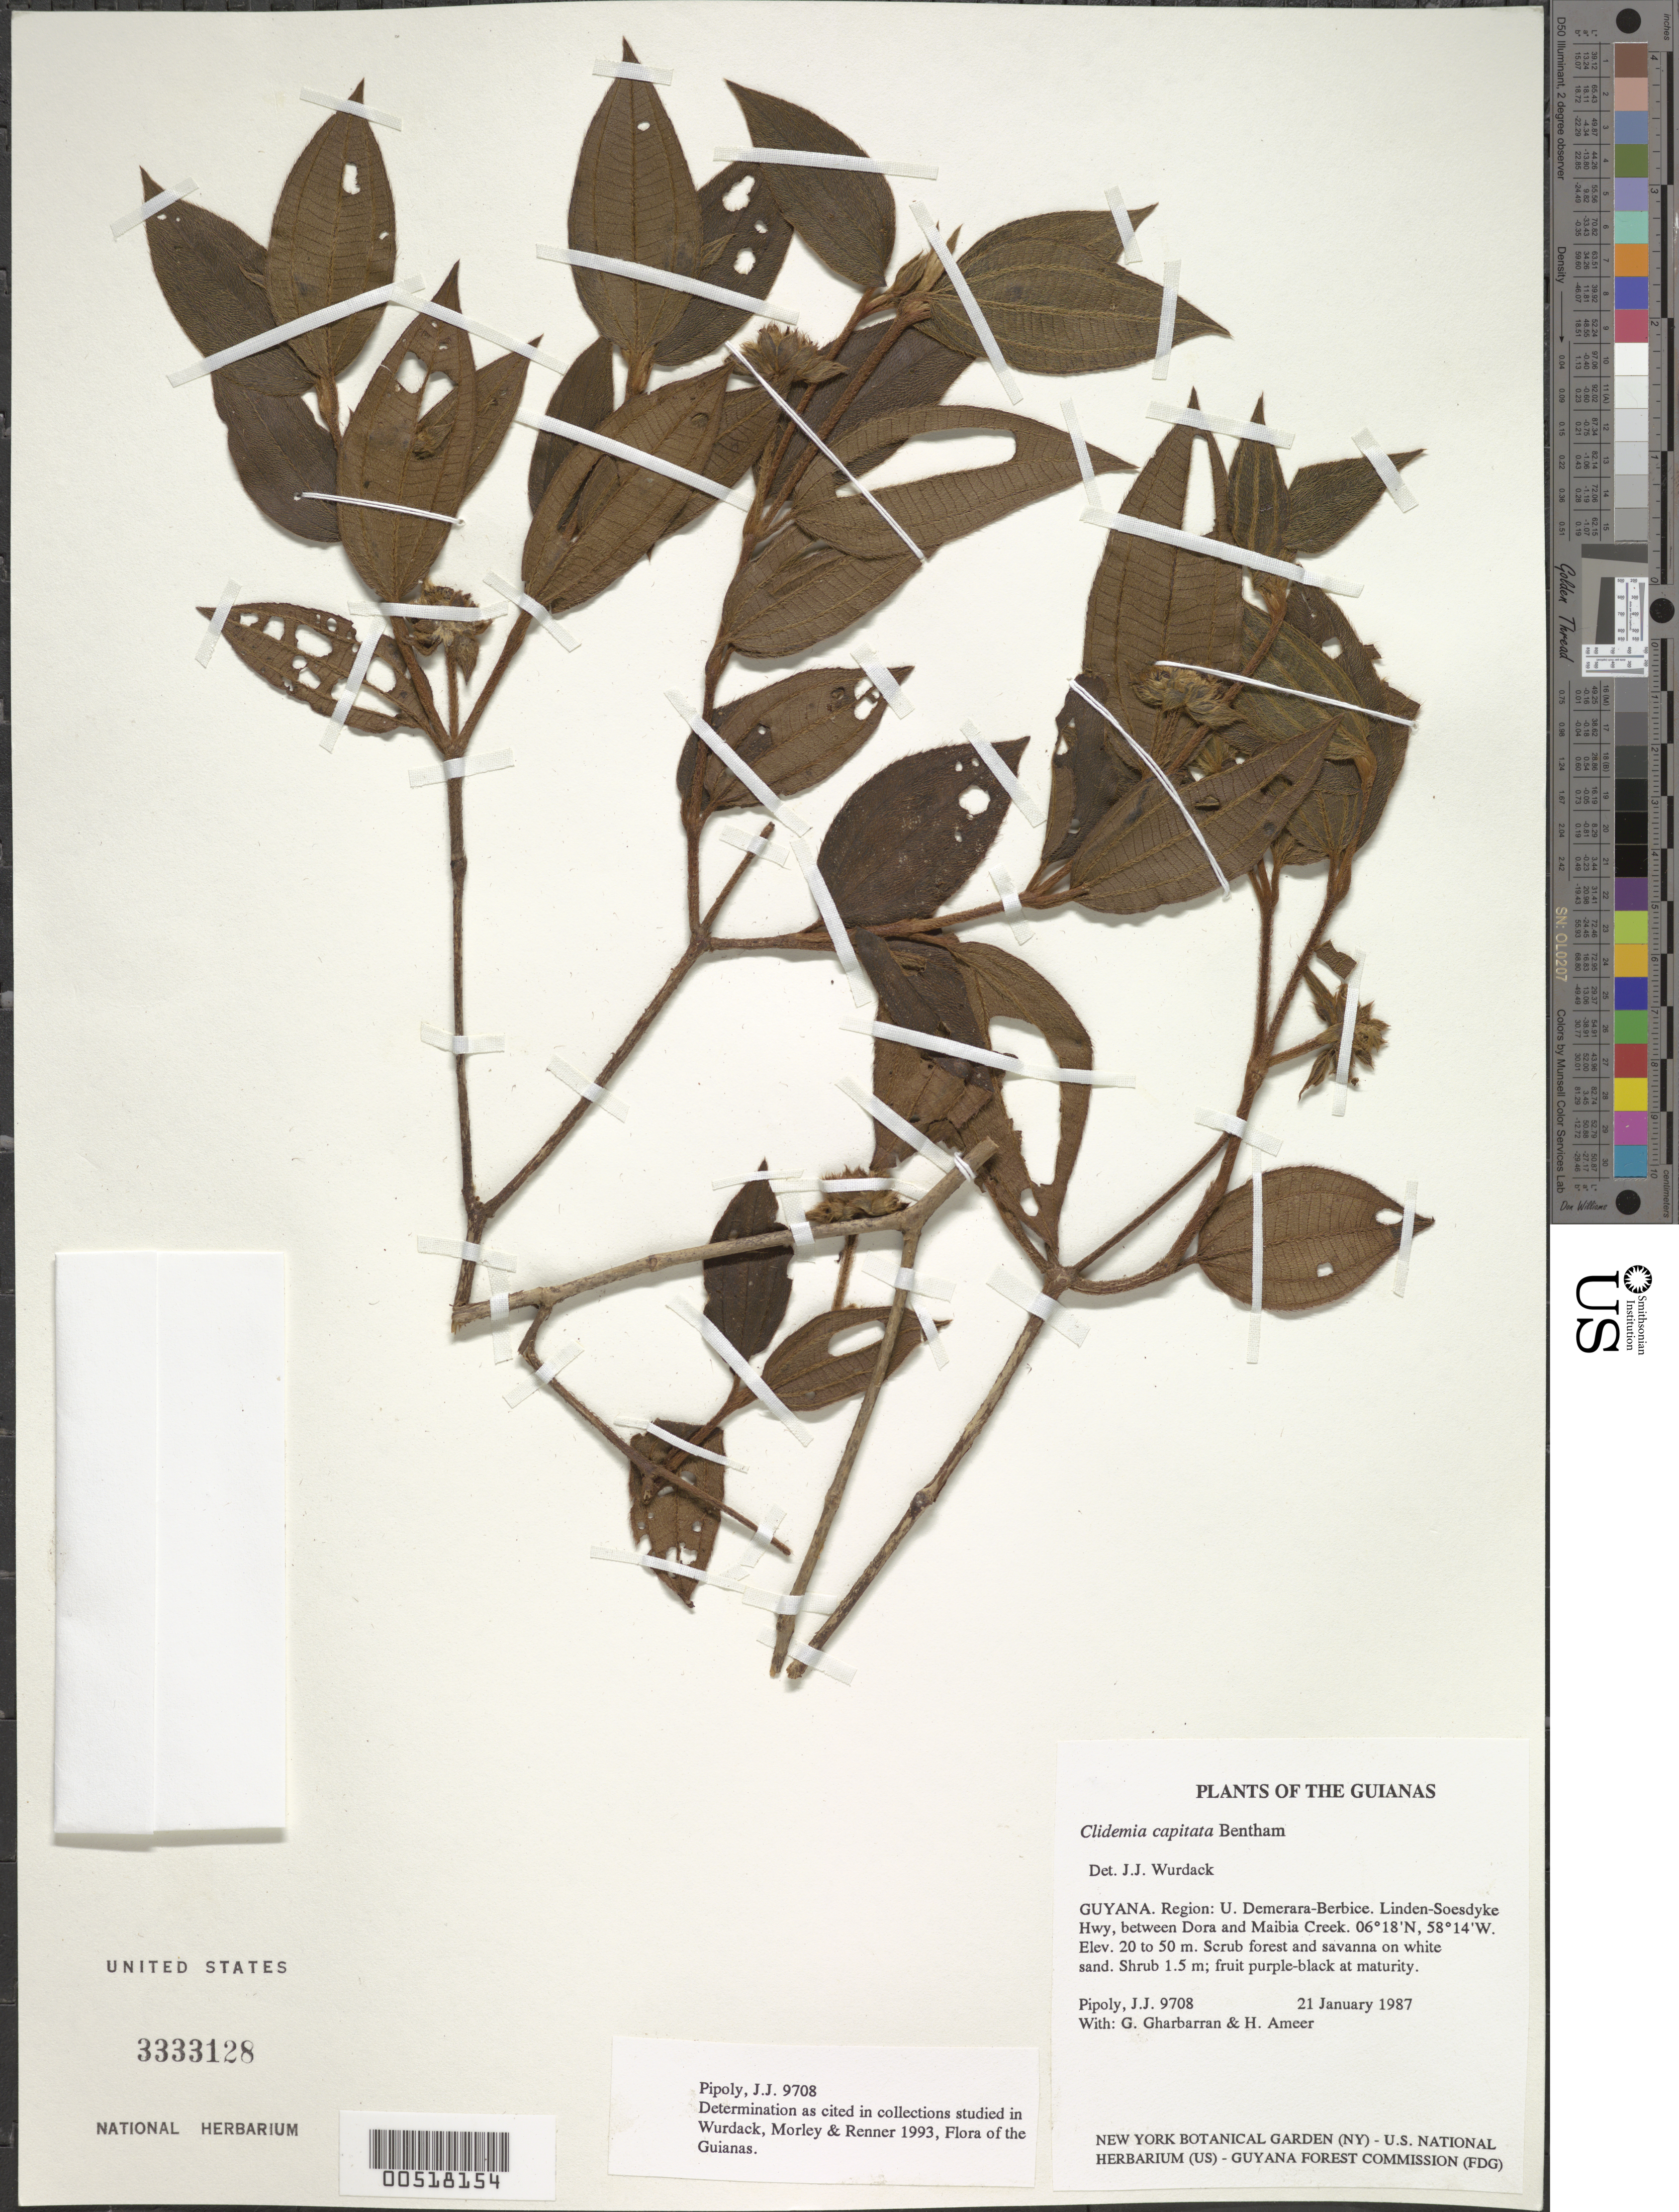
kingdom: Plantae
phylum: Tracheophyta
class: Magnoliopsida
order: Fabales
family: Fabaceae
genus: Mucuna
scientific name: Mucuna sp.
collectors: J. J. Pipoly & G. Gharbarran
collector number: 9780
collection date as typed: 24 January 1987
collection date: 1987-01-24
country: Guyana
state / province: Potaro-Siparuni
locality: Kaieteur National Park; near airstrip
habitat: Savanna and Bonnetia-Clusia scrub islands. Guayana sandstone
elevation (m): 390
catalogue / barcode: US 3333128